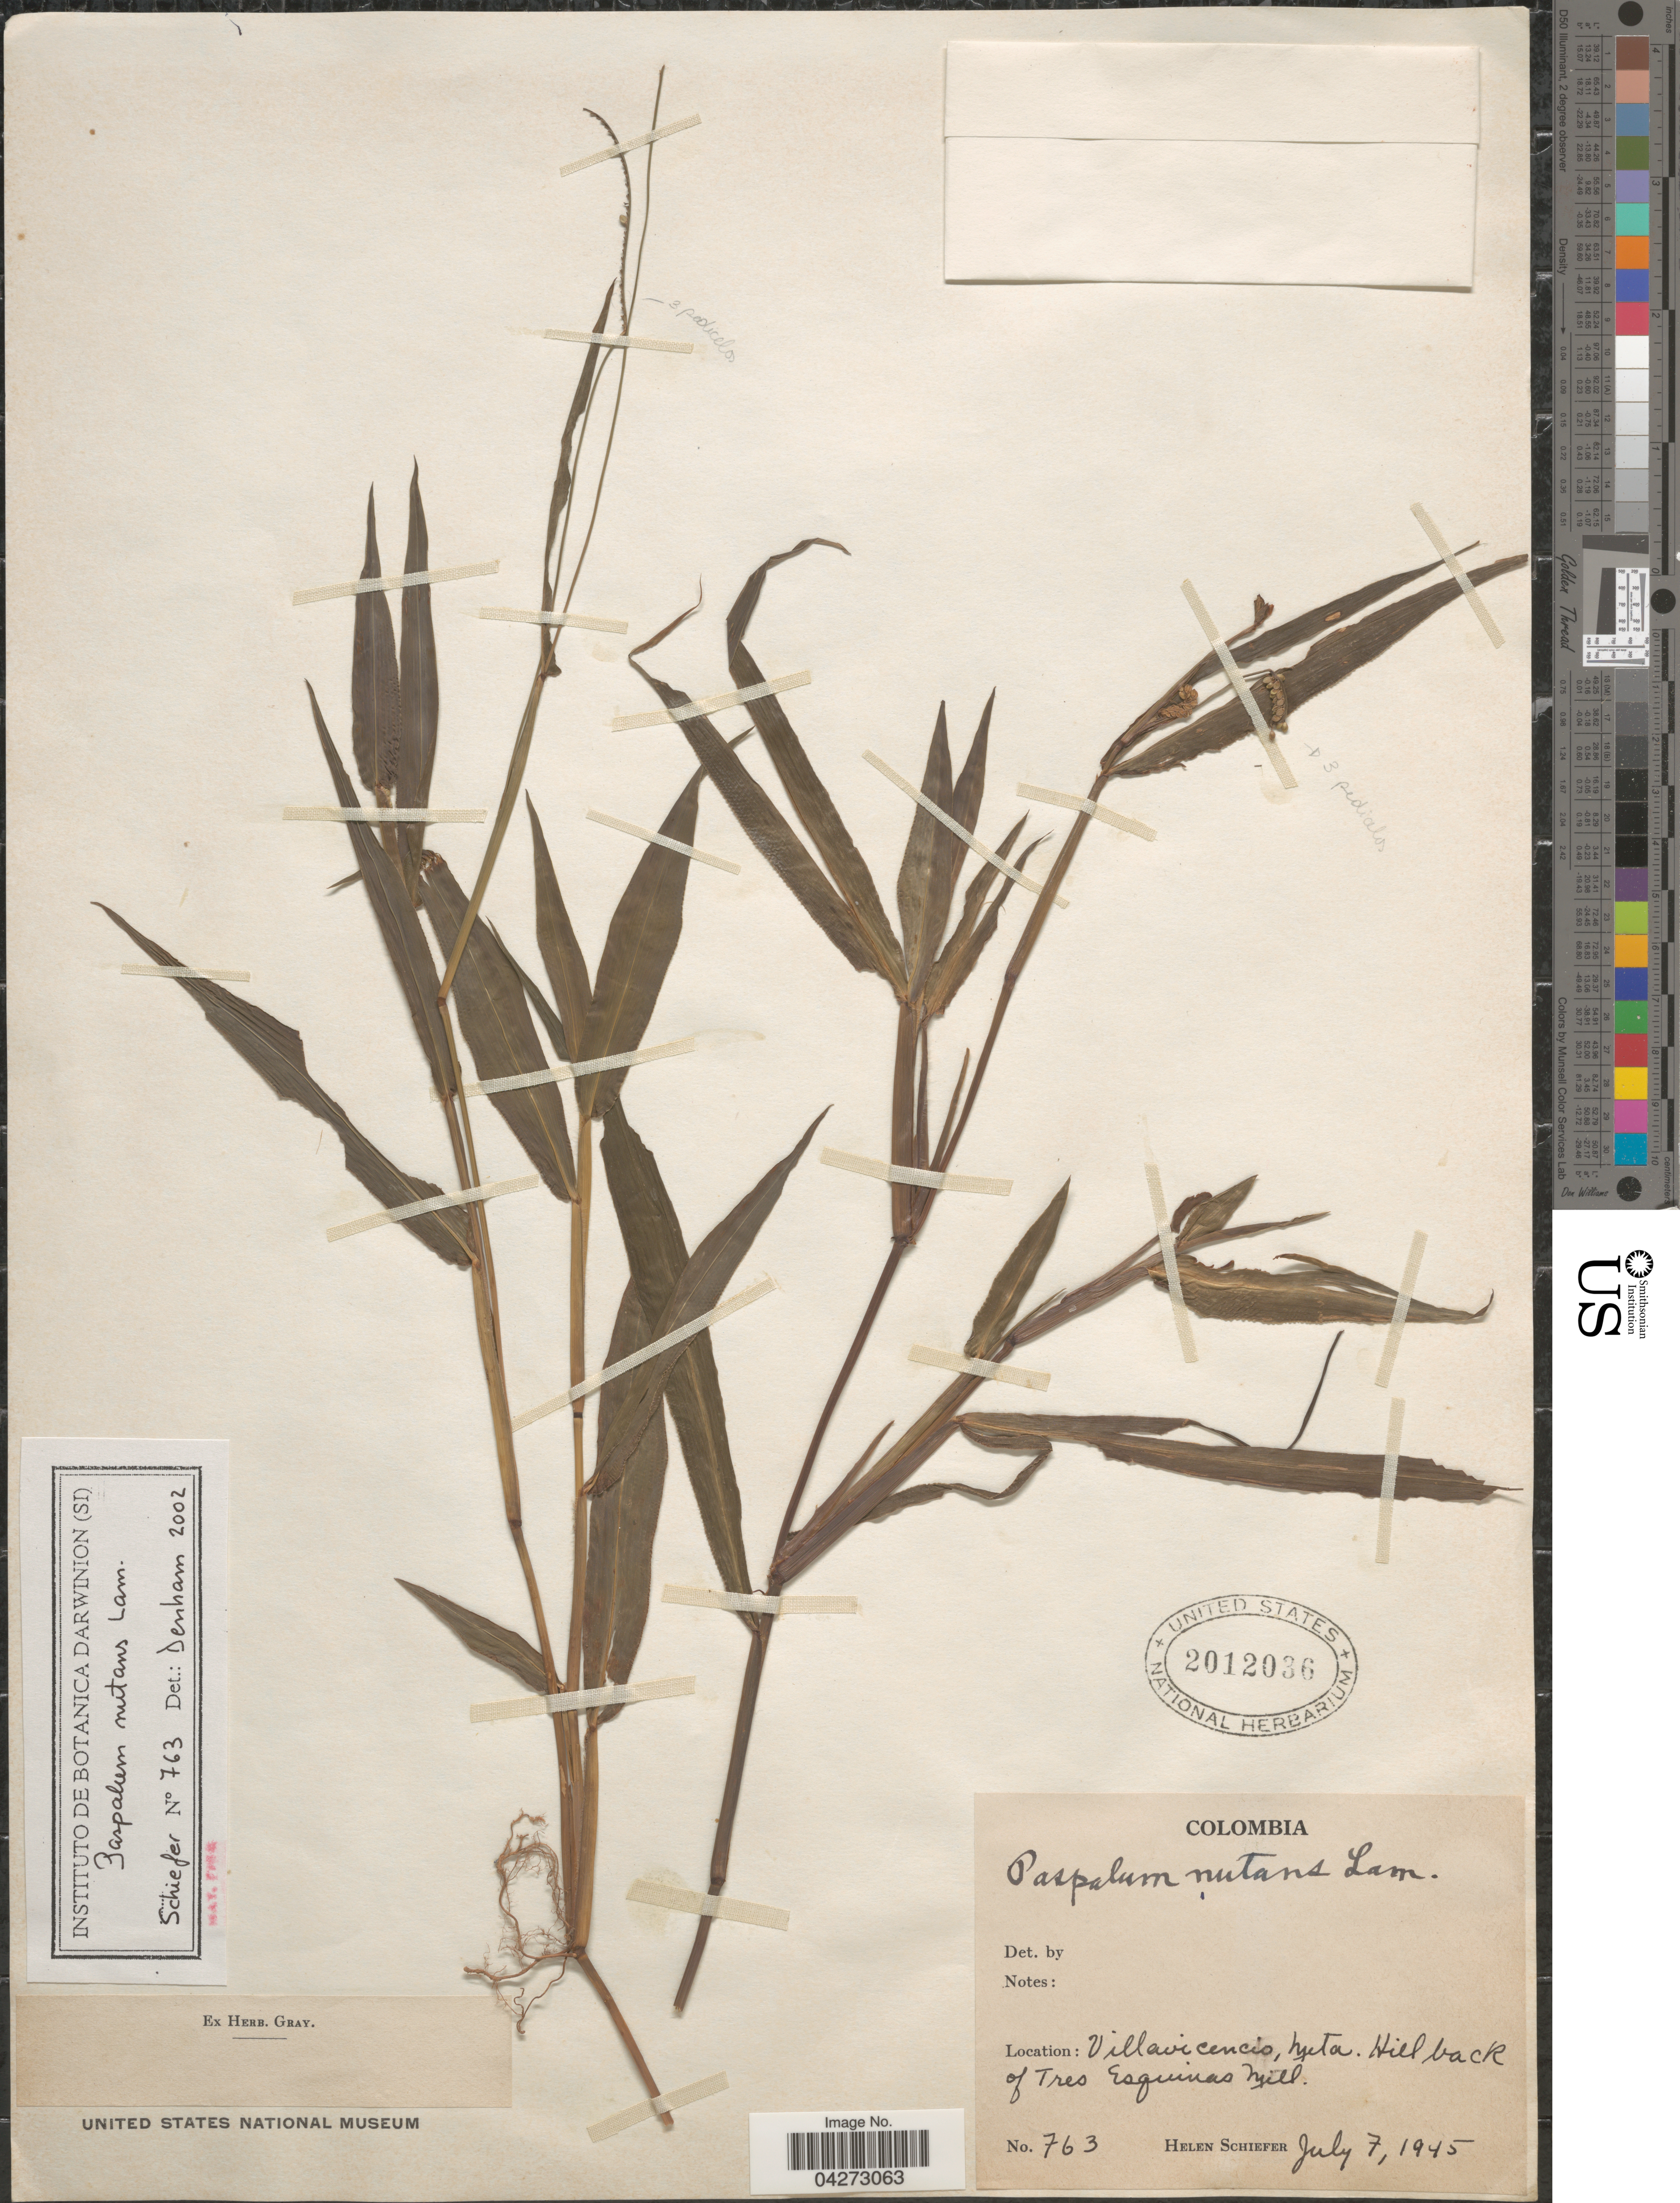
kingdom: Plantae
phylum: Tracheophyta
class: Liliopsida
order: Poales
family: Poaceae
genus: Paspalum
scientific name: Paspalum nutans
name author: Lam.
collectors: H. Schiefer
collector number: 763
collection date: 1945-07-07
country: Colombia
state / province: Meta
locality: Villavicencio. Hill back of Tres Esquinas Mill.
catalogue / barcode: US 2012036